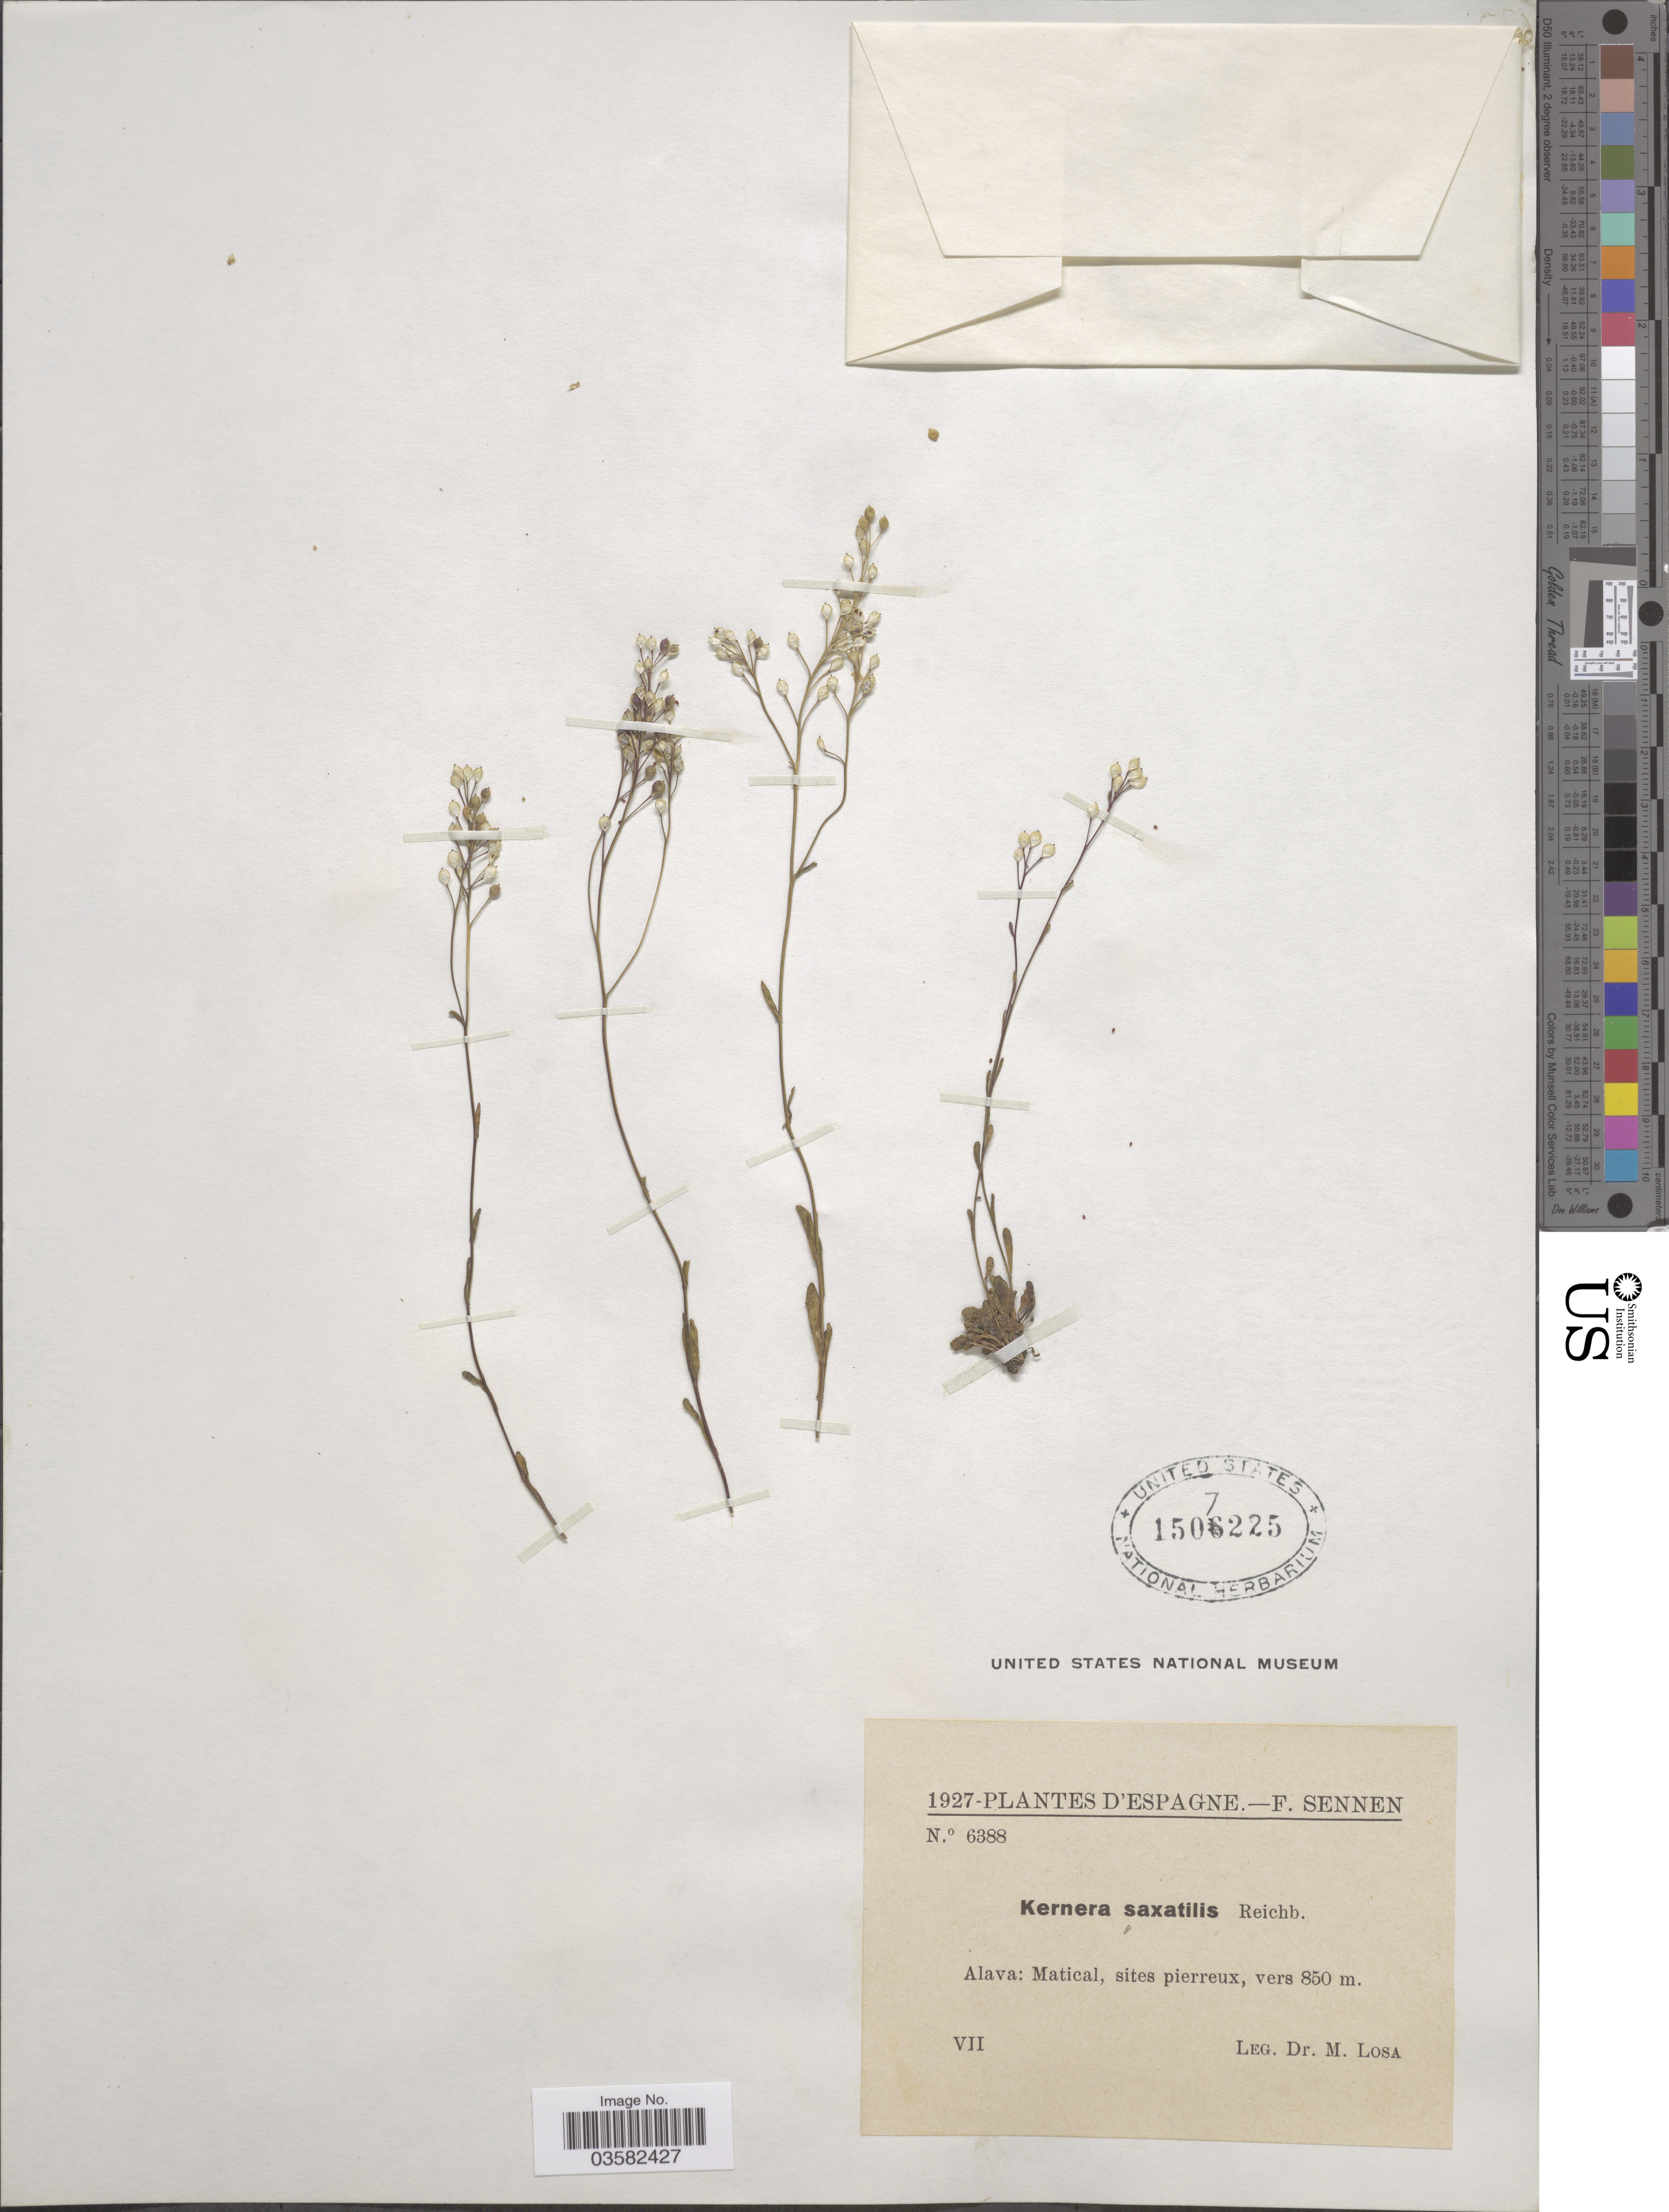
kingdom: Plantae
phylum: Tracheophyta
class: Magnoliopsida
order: Brassicales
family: Brassicaceae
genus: Kernera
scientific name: Kernera saxatilis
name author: (L.) Rchb.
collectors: Losa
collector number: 6388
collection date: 1927-07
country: Spain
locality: Espagne. Alava: Matical, sites pierreux.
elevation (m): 850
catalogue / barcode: US 1507225